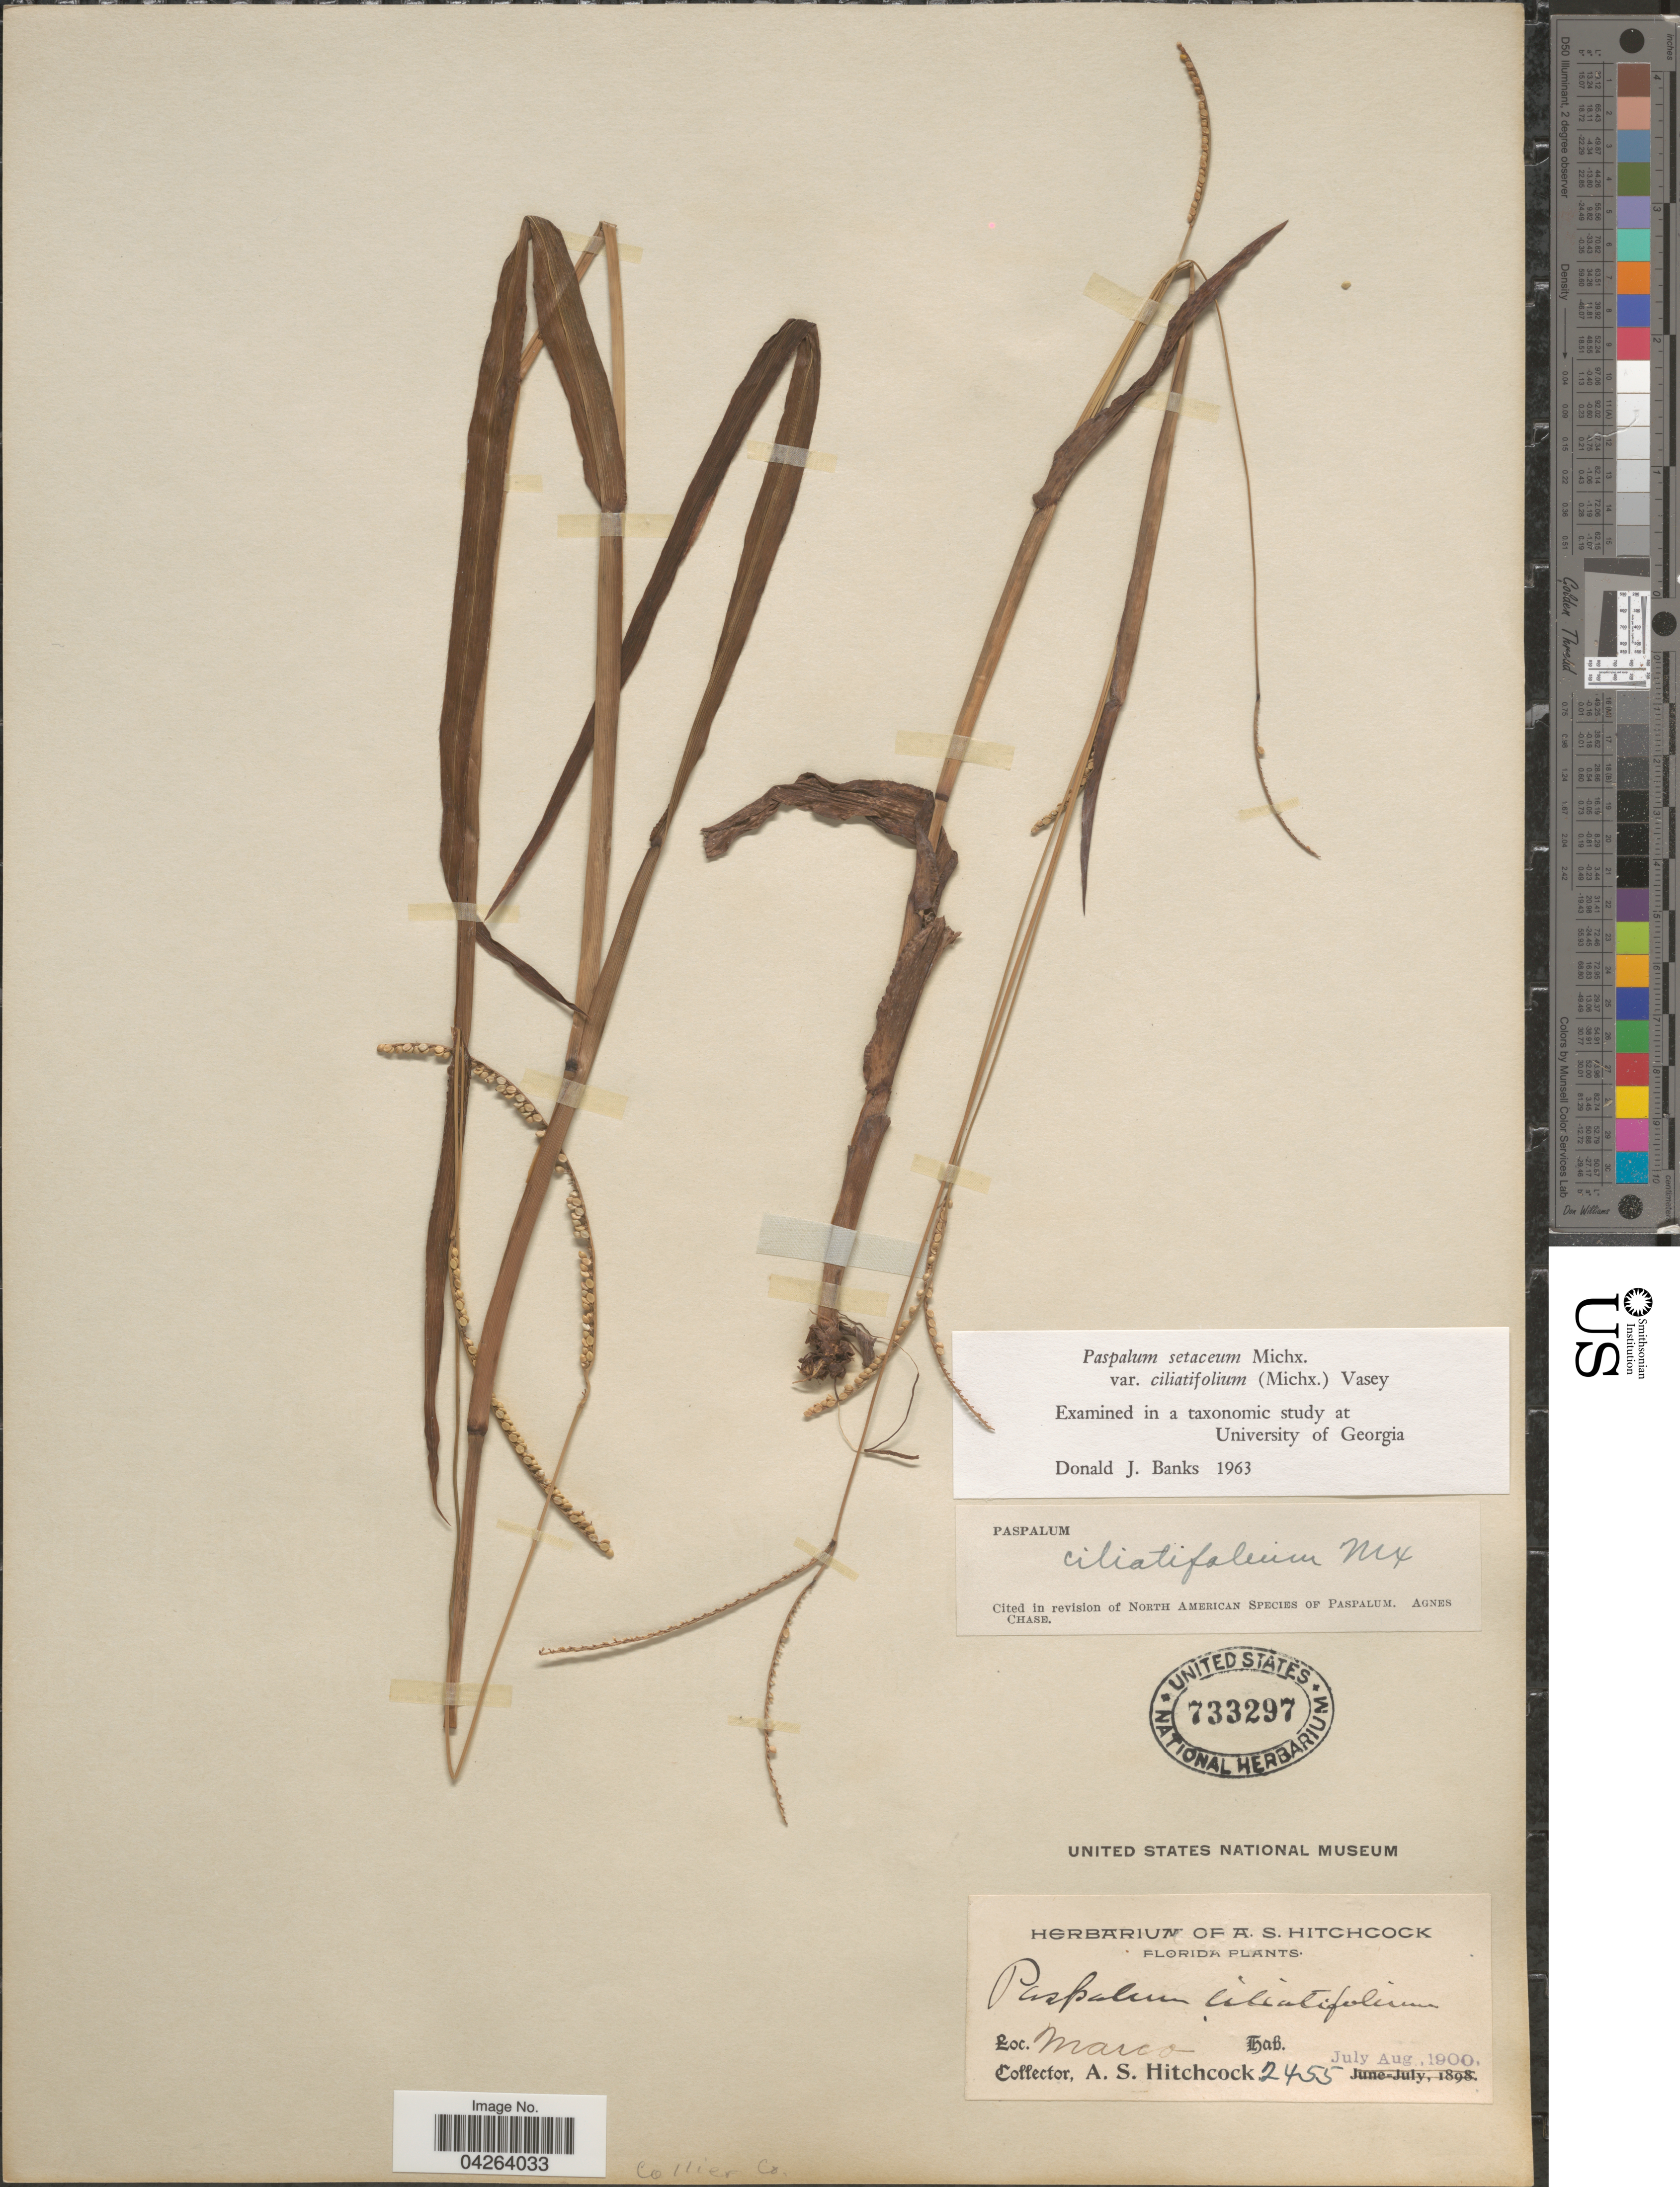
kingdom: Plantae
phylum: Tracheophyta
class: Liliopsida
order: Poales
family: Poaceae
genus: Paspalum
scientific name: Paspalum setaceum var. ciliatifolium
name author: (Michx.) Vasey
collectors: A. S. Hitchcock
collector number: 2455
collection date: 1900-07/1900-08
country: United States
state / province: Florida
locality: Marco. Collier Co.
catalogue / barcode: US 733297